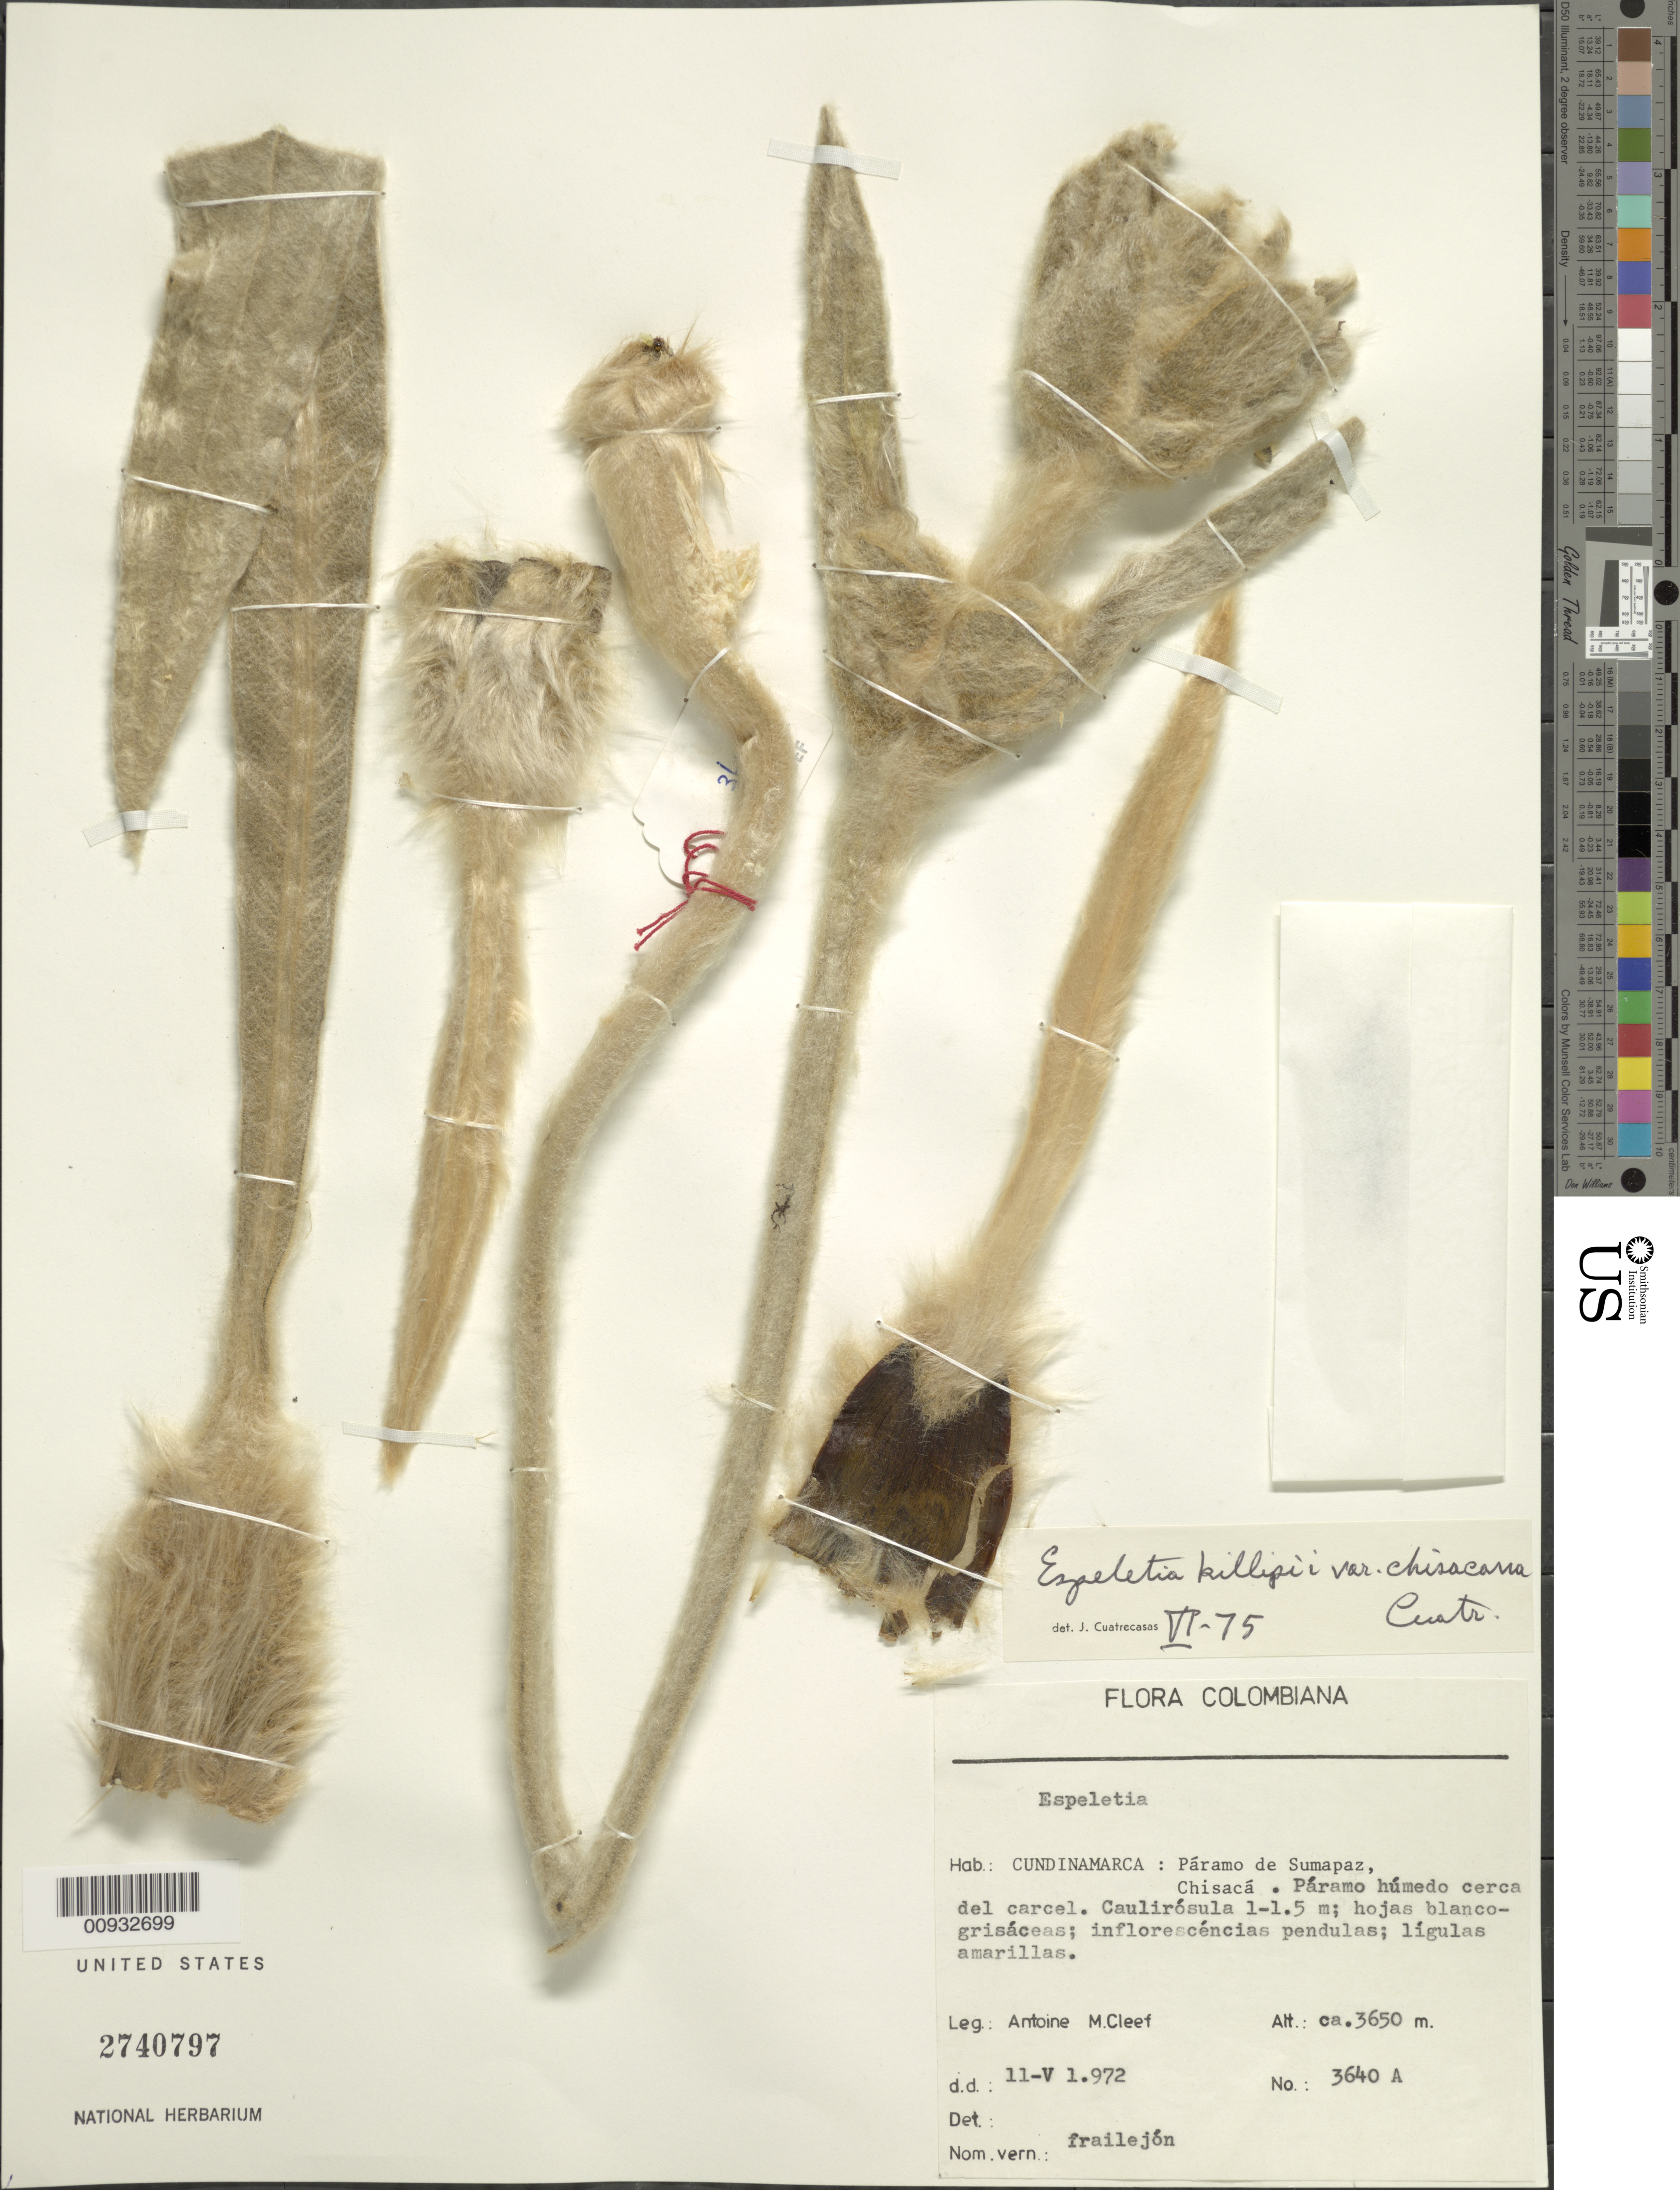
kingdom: Plantae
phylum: Tracheophyta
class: Magnoliopsida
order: Asterales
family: Asteraceae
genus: Espeletia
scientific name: Espeletia killipii var. chisacana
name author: Cuatrec.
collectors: A. M. Cleef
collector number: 3640A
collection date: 1972-05-11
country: Colombia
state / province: Cundinamarca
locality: Paramo de Sumapaz Chisaca. Paramo humedo cerca del carcel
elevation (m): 3650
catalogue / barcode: US 2740797